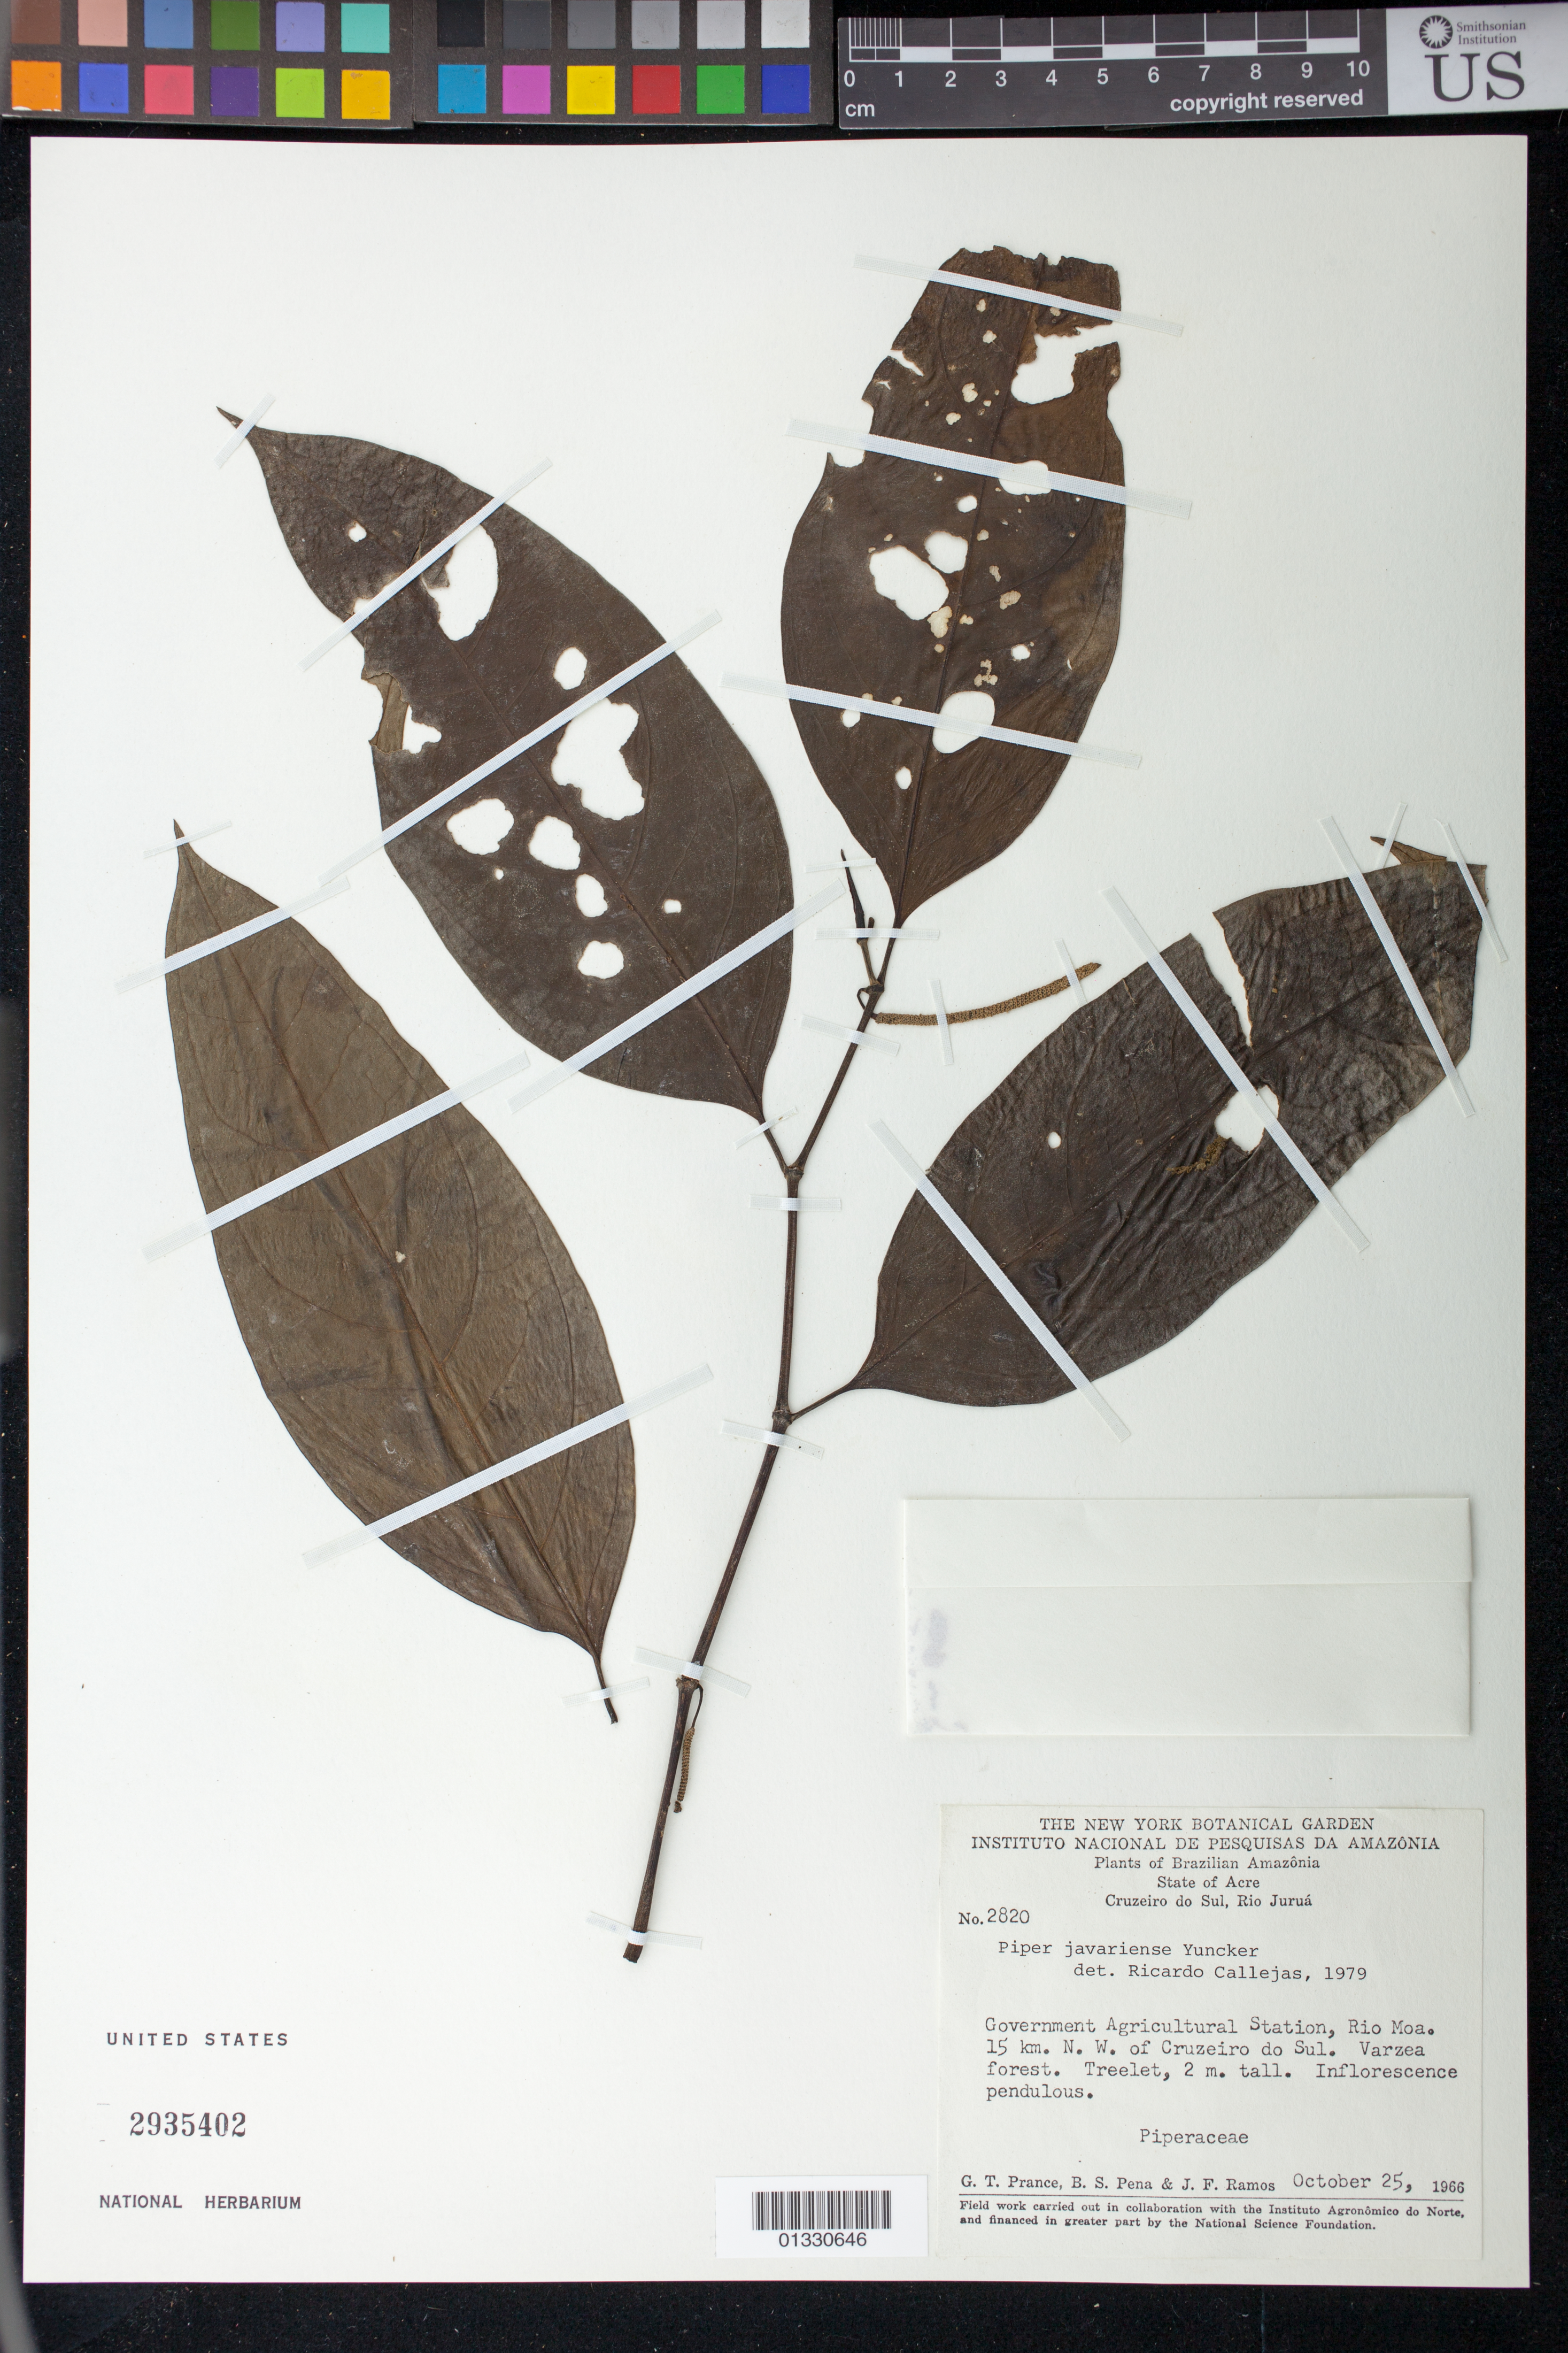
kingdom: Plantae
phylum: Tracheophyta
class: Magnoliopsida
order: Piperales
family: Piperaceae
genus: Piper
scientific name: Piper javariense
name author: Yunck.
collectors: G. T. Prance, B. S. Pena & J. F. Ramos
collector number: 2820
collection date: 1966-10-25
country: Brazil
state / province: Acre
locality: Government Agricultural Station, Rio Moa, 15km N.W. of Cruzeiro do Sul.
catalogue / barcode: US 2935402